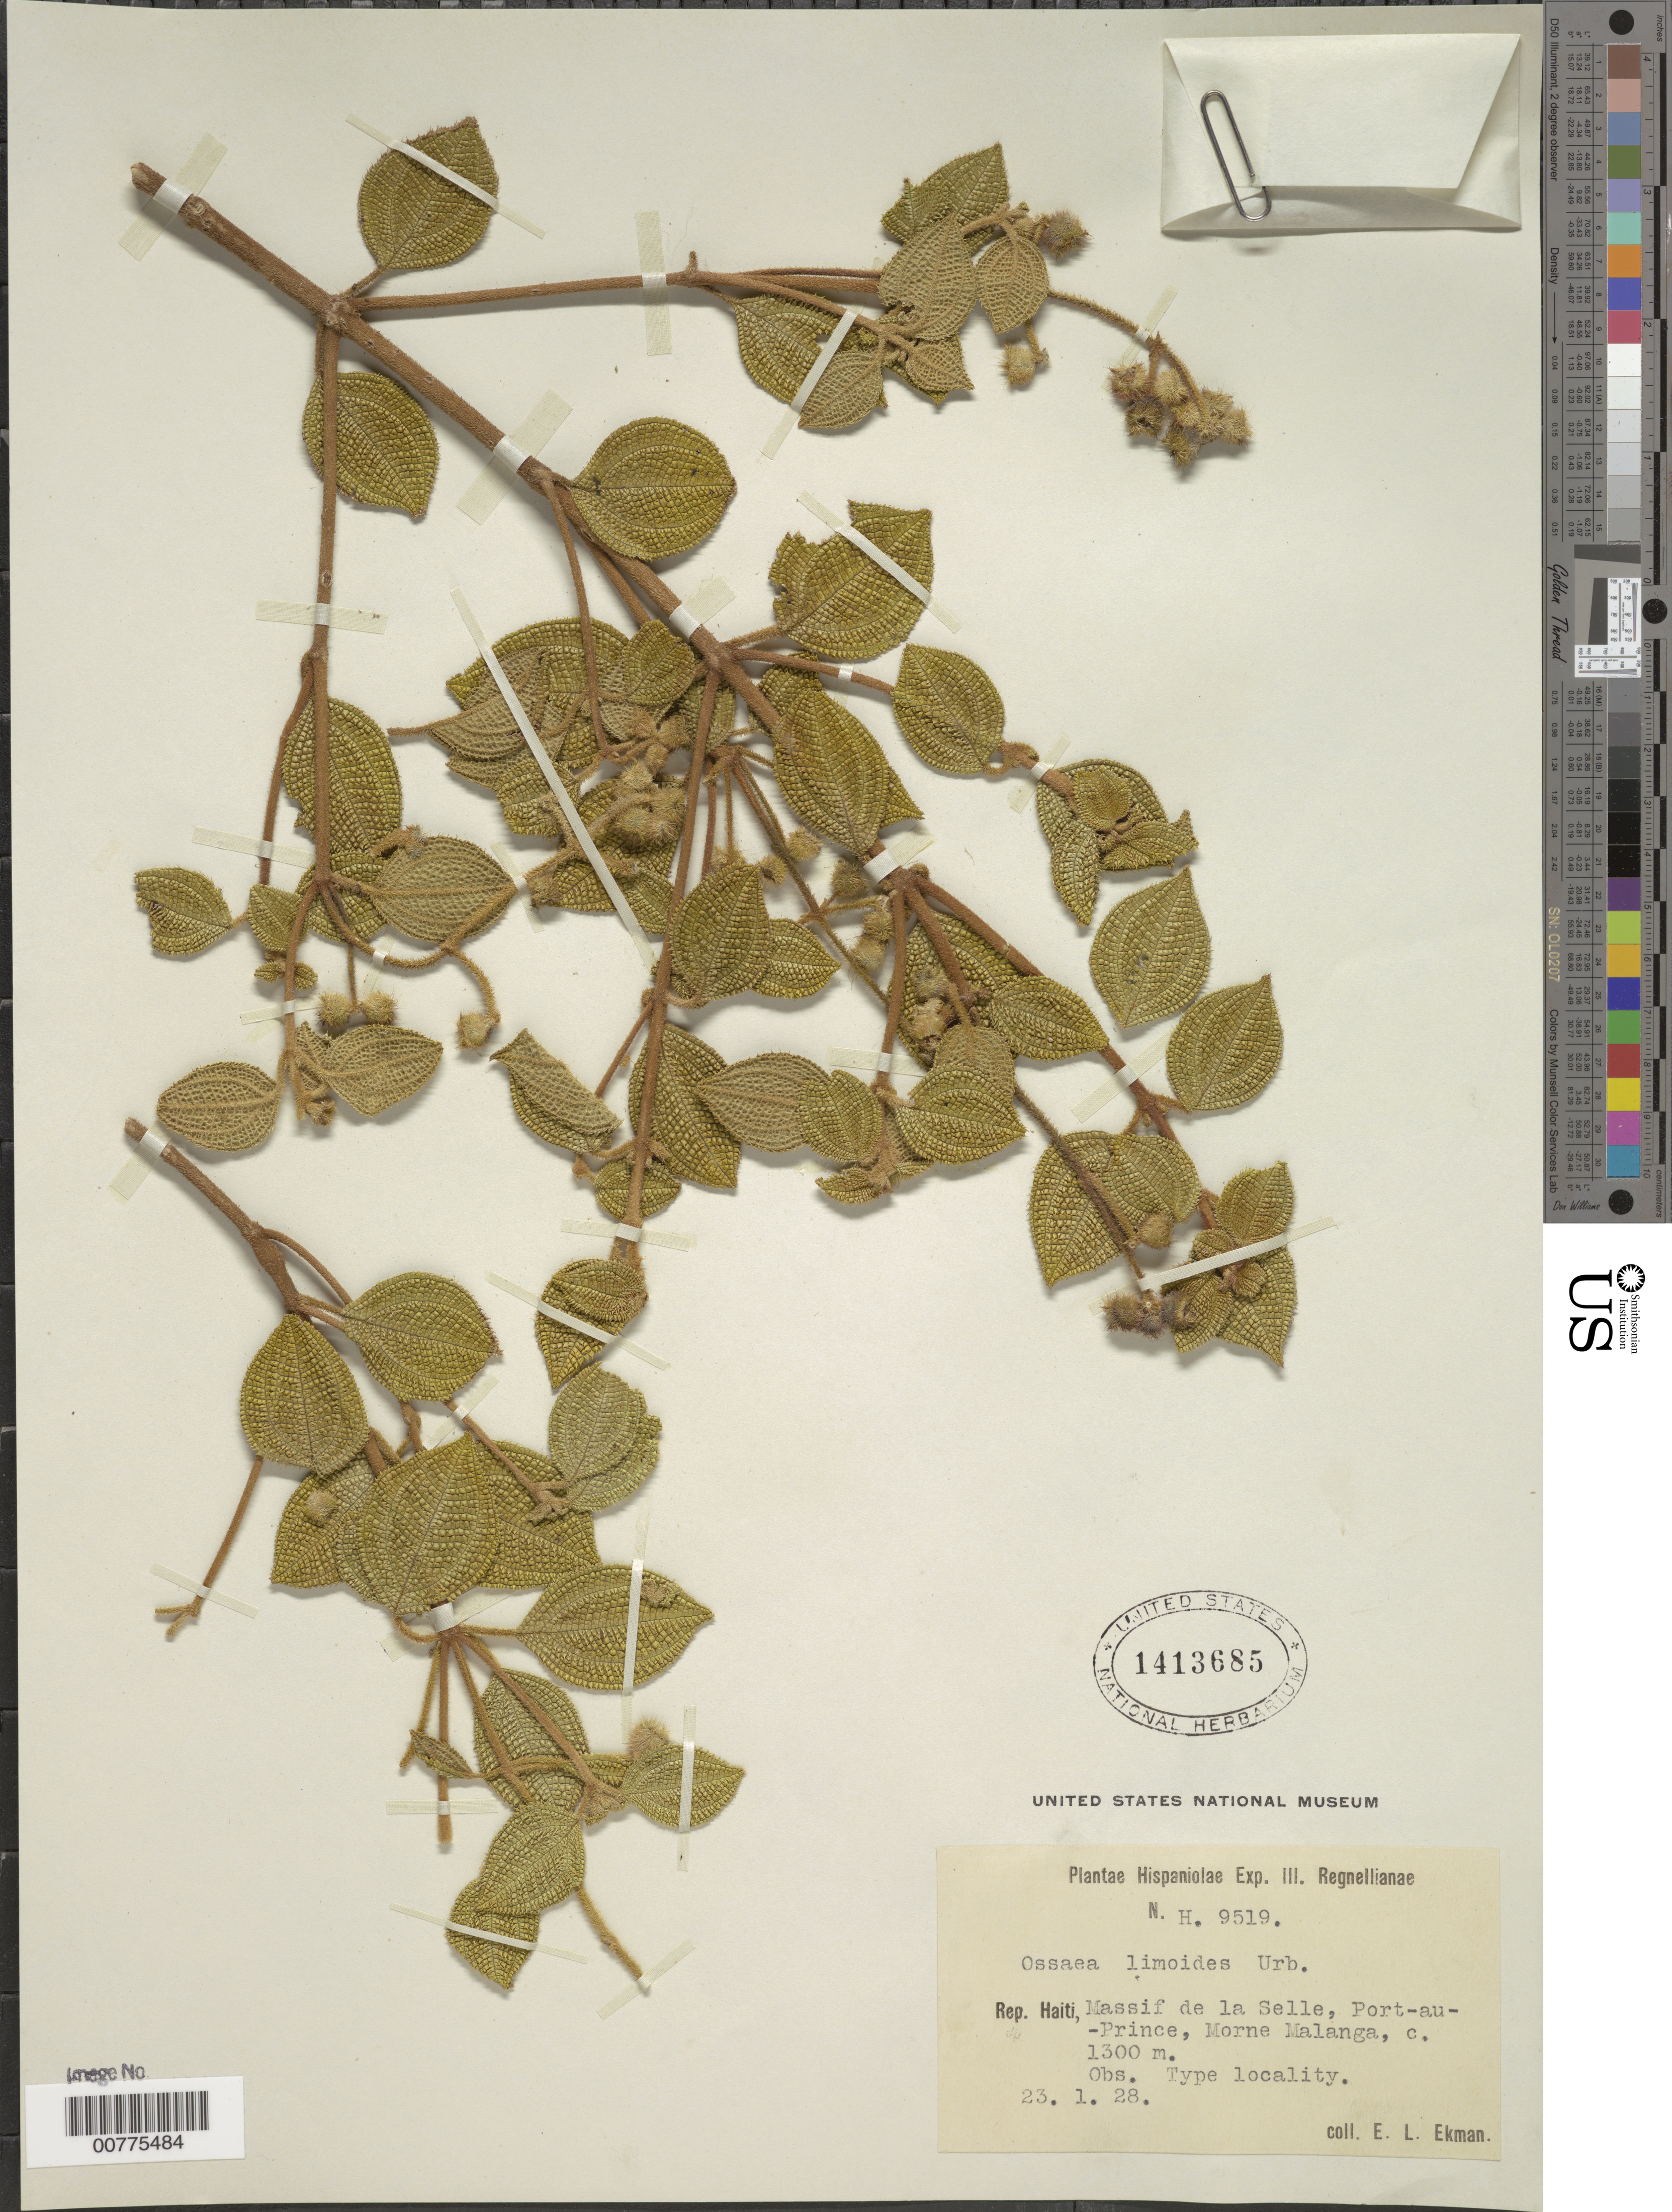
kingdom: Plantae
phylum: Tracheophyta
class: Magnoliopsida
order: Myrtales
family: Melastomataceae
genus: Leandra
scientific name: Leandra limoides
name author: (Urb.) Judd & Skean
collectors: E. L. Ekman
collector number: H 9519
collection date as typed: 23 Jan 1928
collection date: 1928-01-23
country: Haiti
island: Hispaniola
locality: Massif de la Selle, Port-au-Prince, Morne Malanga.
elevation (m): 1300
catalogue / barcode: US 1413685